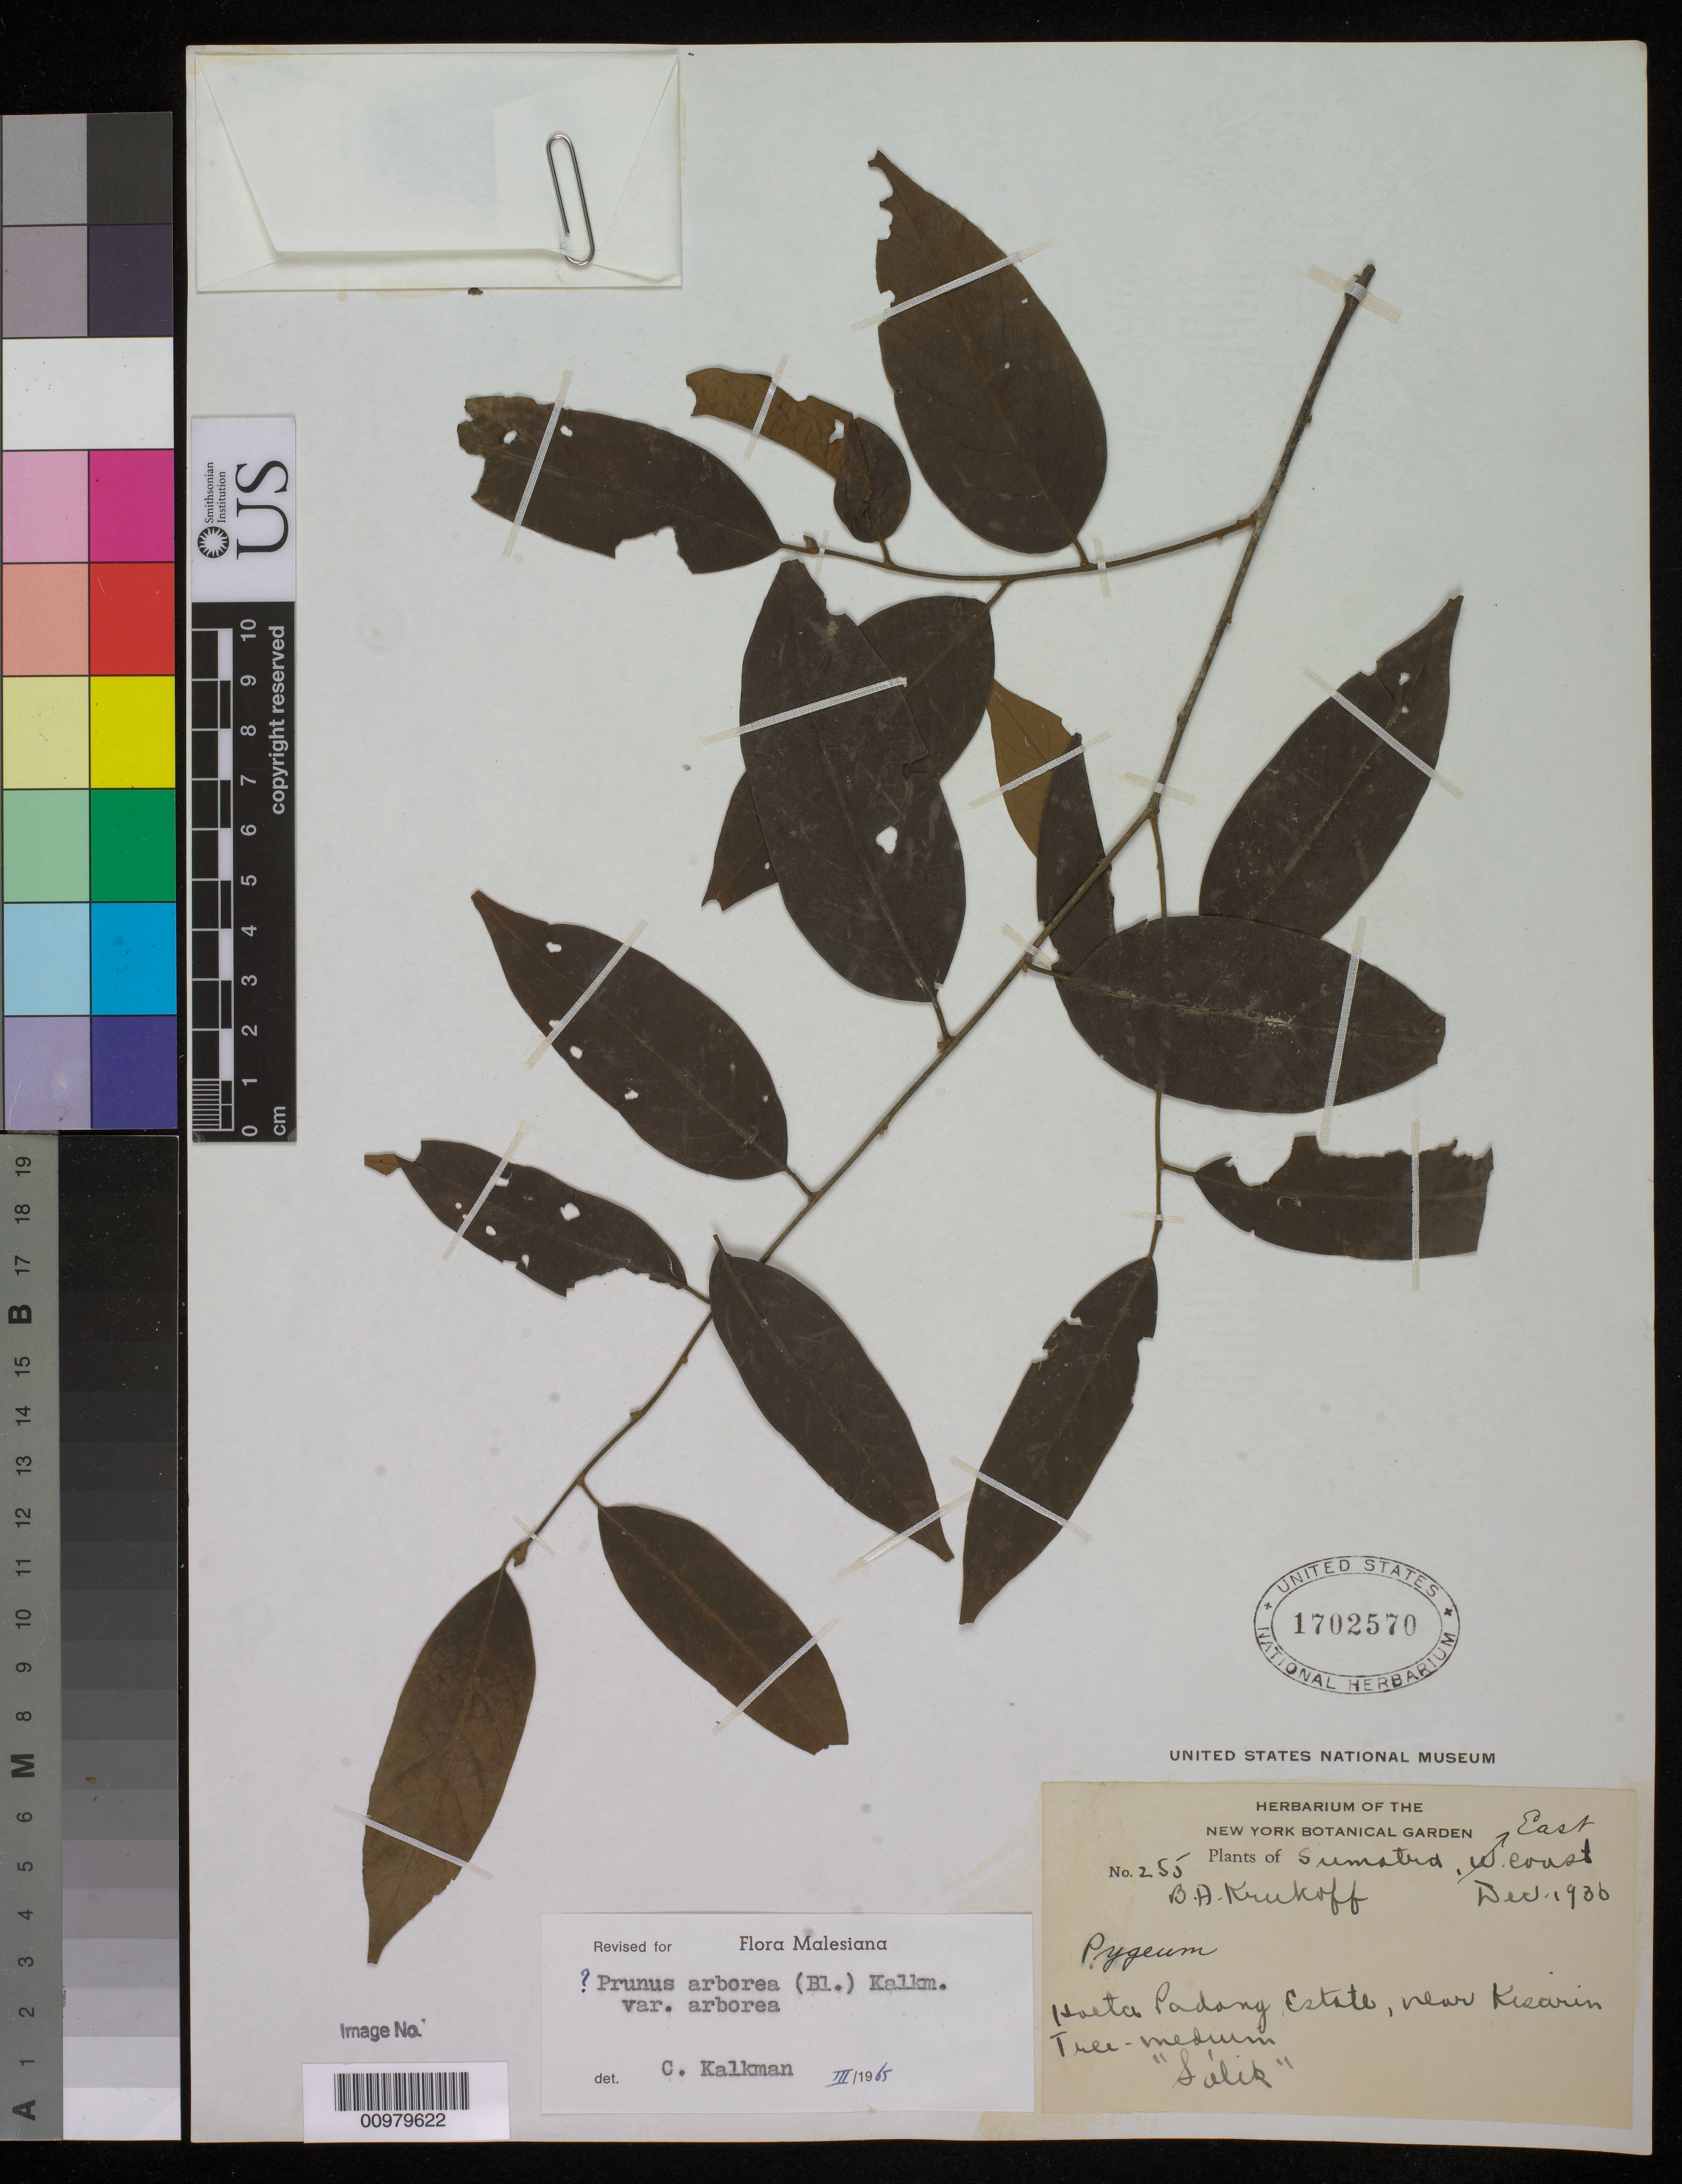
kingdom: Plantae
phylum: Tracheophyta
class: Magnoliopsida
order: Rosales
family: Rosaceae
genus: Prunus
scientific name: Prunus arborea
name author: (Blume) Kalkman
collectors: B. A. Krukoff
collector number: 255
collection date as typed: Dec 1936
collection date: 1936-12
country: Indonesia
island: Sumatra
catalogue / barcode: US 1702570